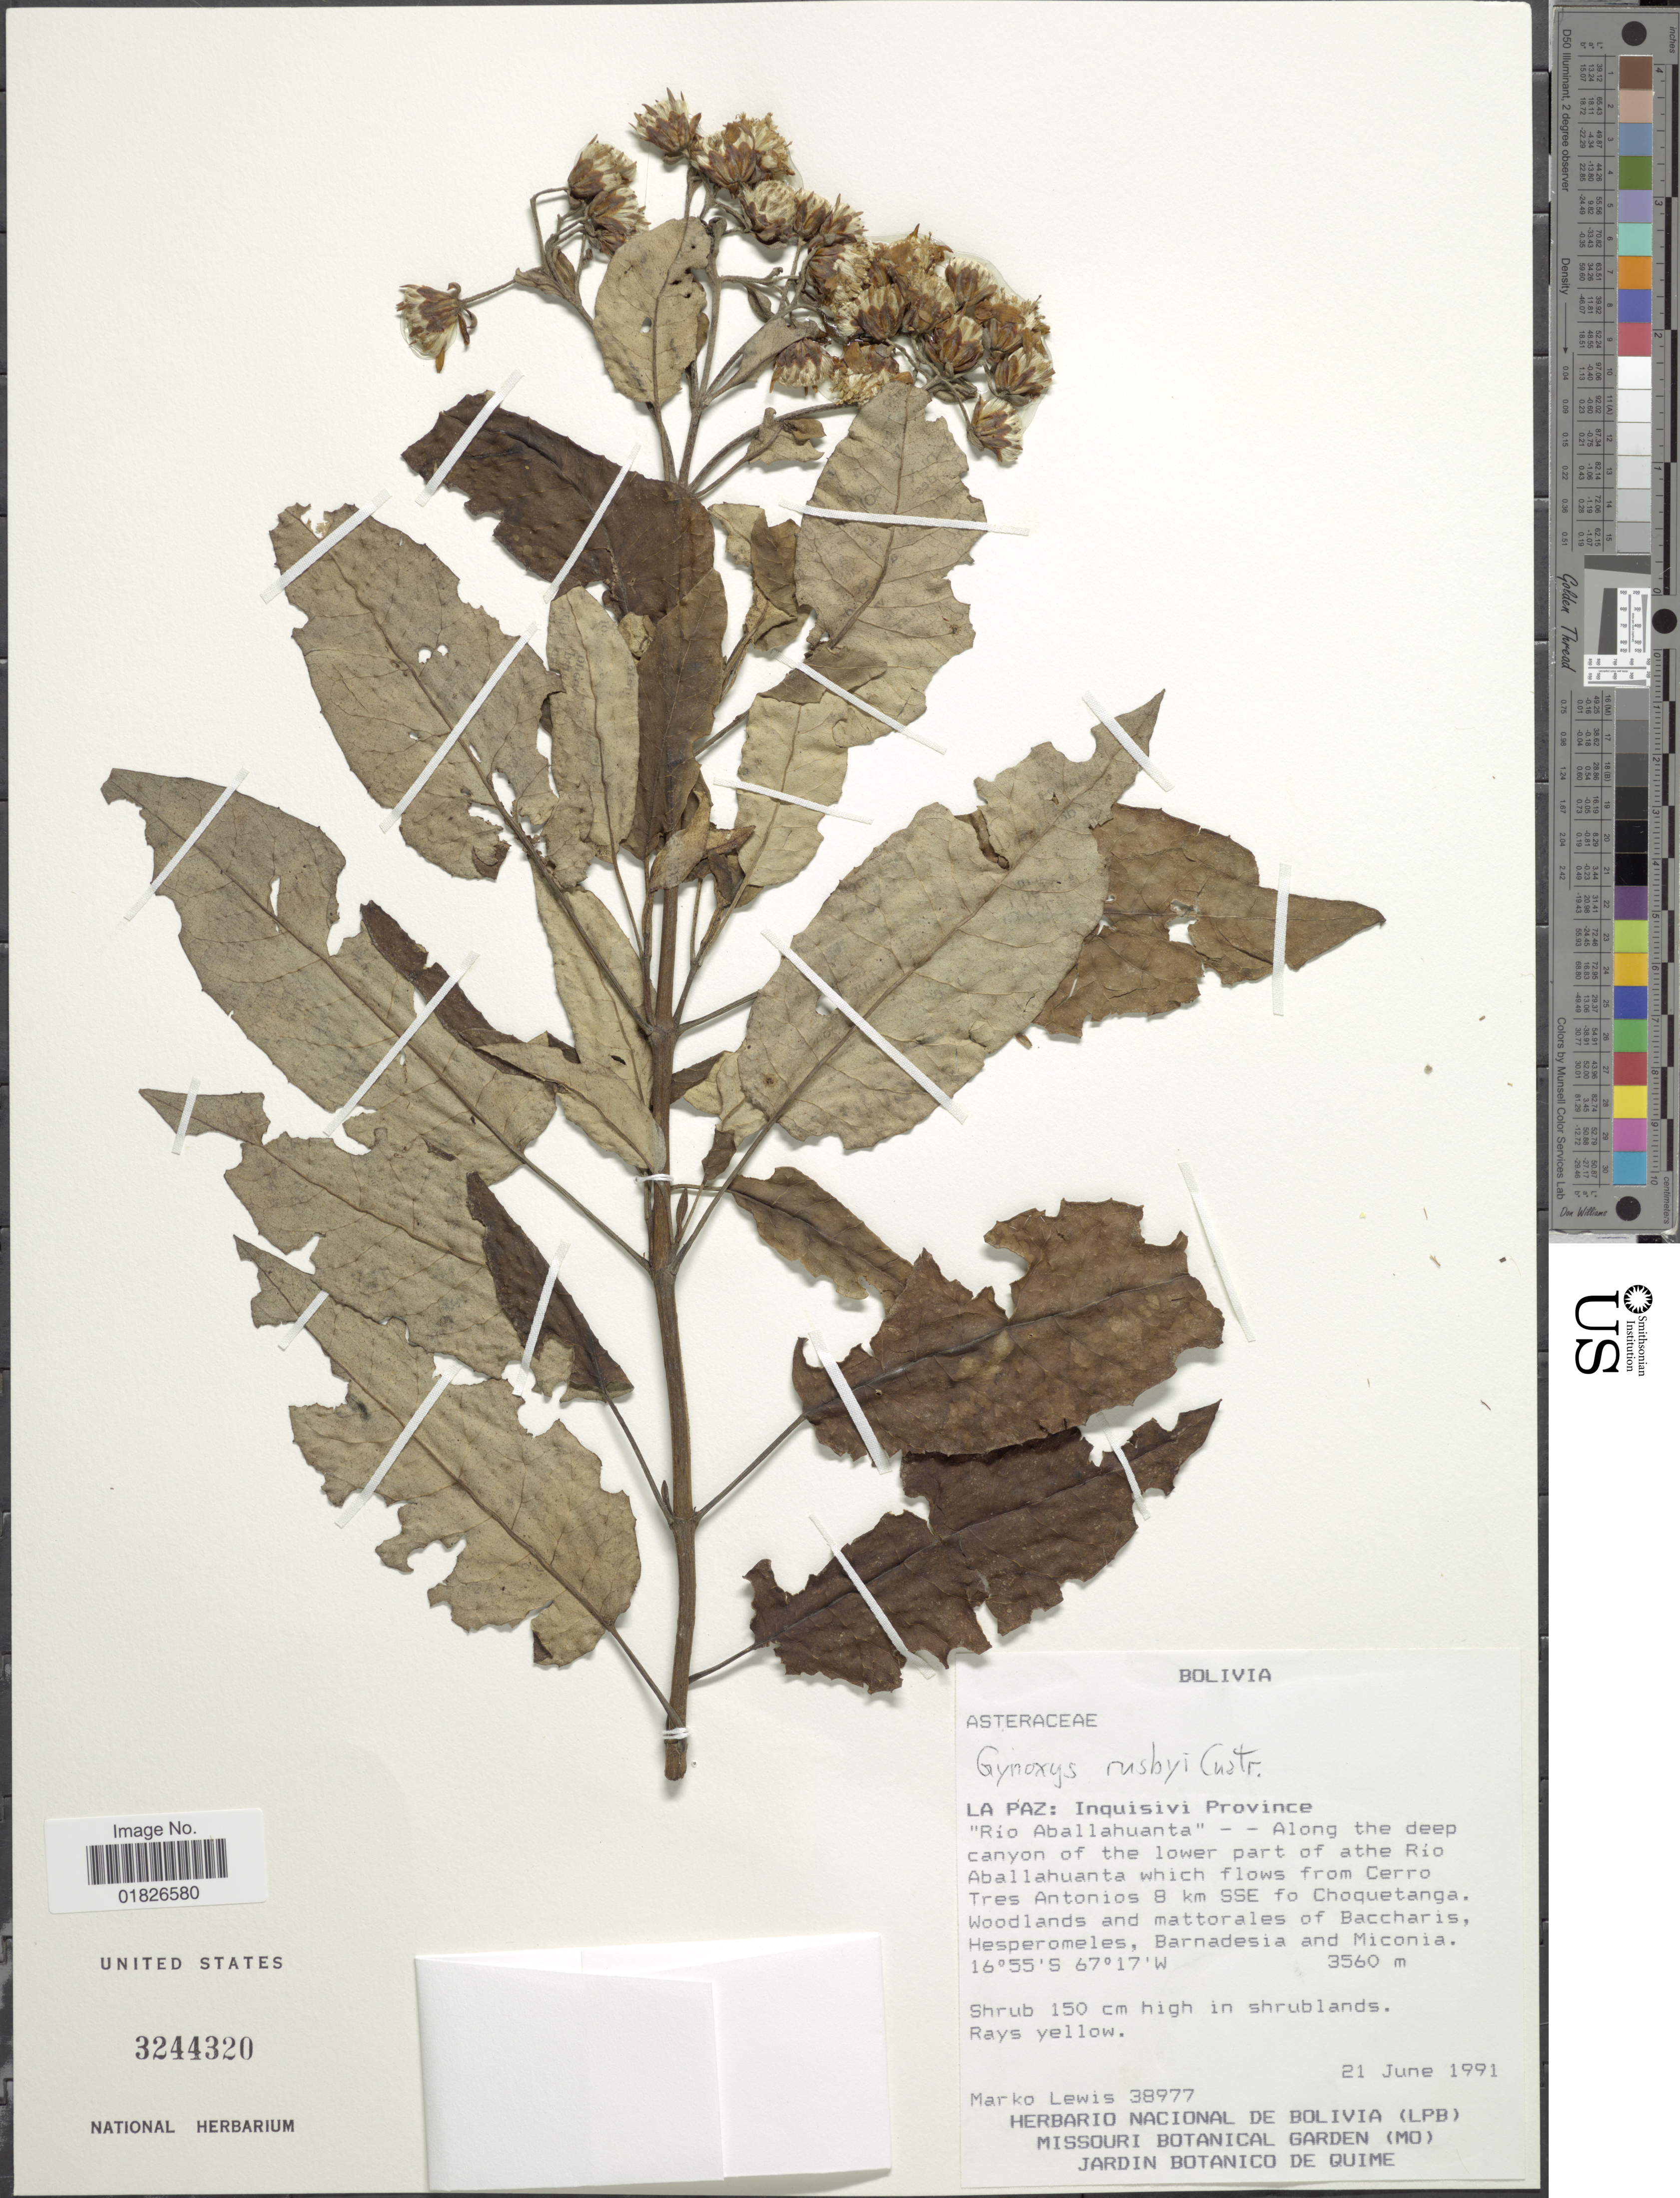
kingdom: Plantae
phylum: Tracheophyta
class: Magnoliopsida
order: Asterales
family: Asteraceae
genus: Gynoxys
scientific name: Gynoxys rusbyi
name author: Cuatrec.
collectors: M. A. Lewis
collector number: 38977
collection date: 1991-06-21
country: Bolivia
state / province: La Paz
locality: Inquisivi Province, Rio Aballahuanta, along the deep canyon of the lower part of athe Rio Aballahuanta which flows from Cerro Tres Antonios 8 km SSE of Choquetanga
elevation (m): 3560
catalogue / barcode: US 3244320